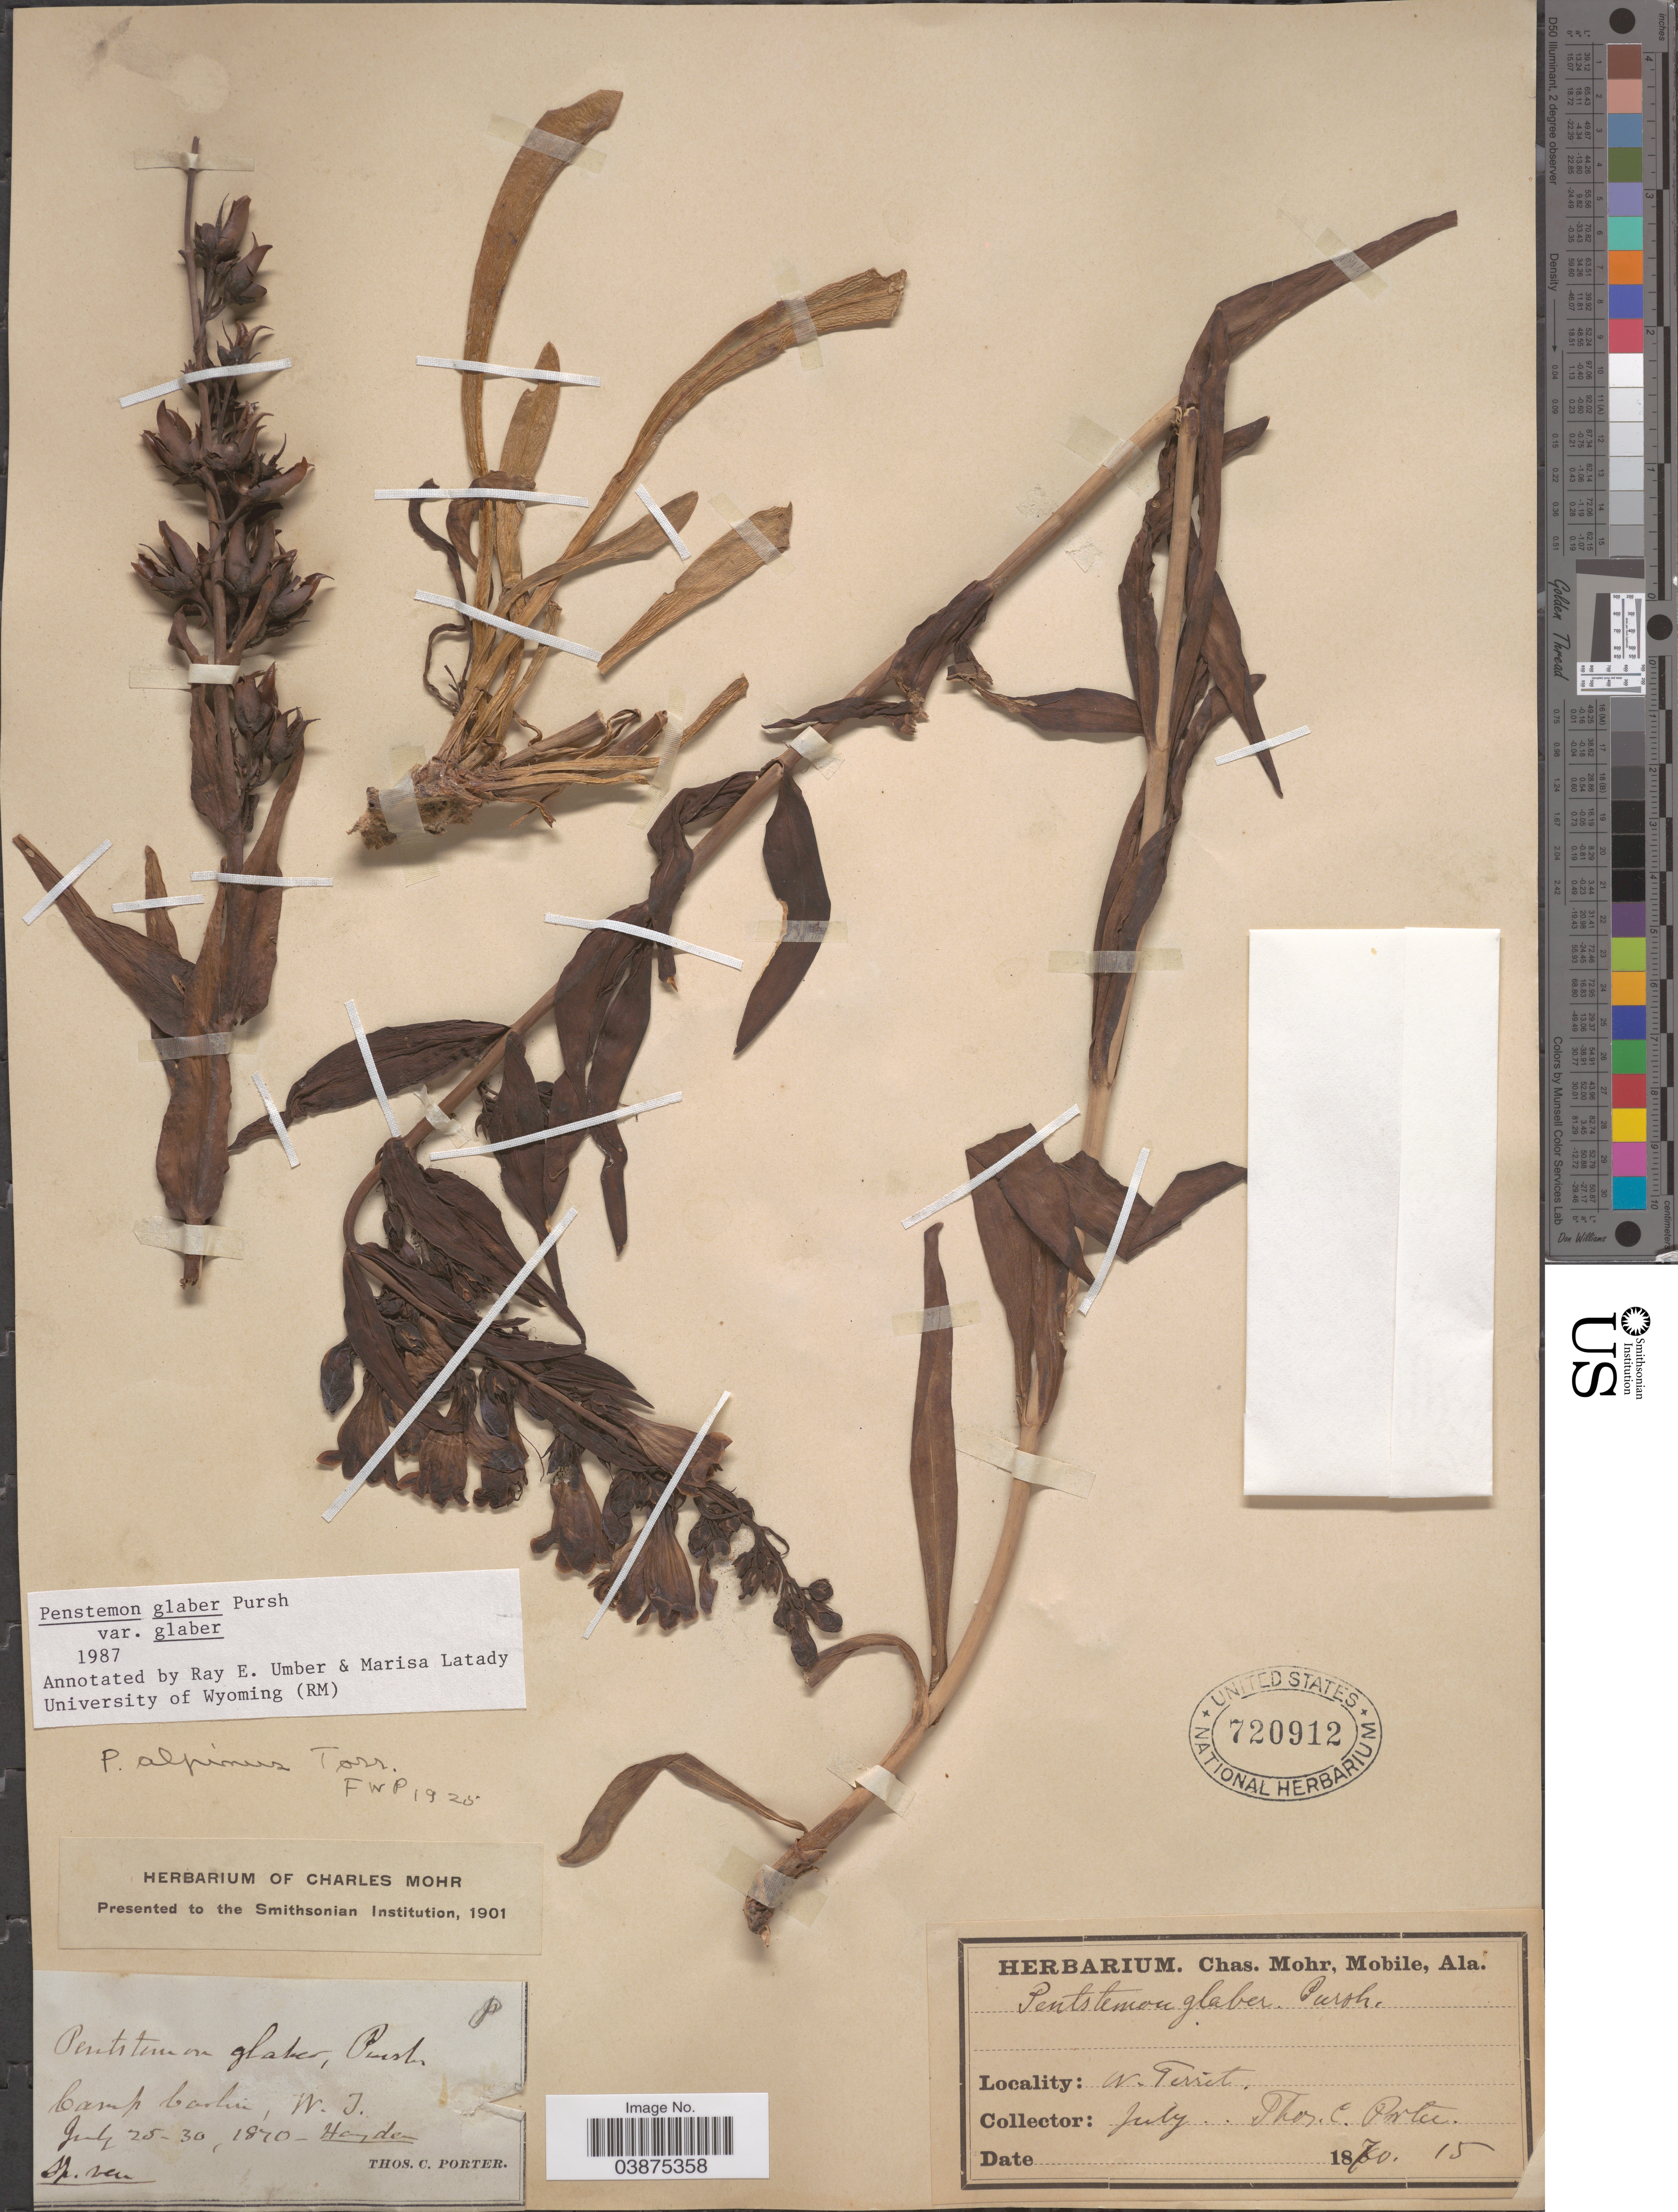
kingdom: Plantae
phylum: Tracheophyta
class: Magnoliopsida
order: Lamiales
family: Plantaginaceae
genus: Penstemon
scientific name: Penstemon glaber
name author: Pursh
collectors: T. Porter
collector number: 15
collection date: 1870-07-25/1870-07-30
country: United States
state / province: Wyoming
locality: Camp Carlin, W. Territ.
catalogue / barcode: US 720912